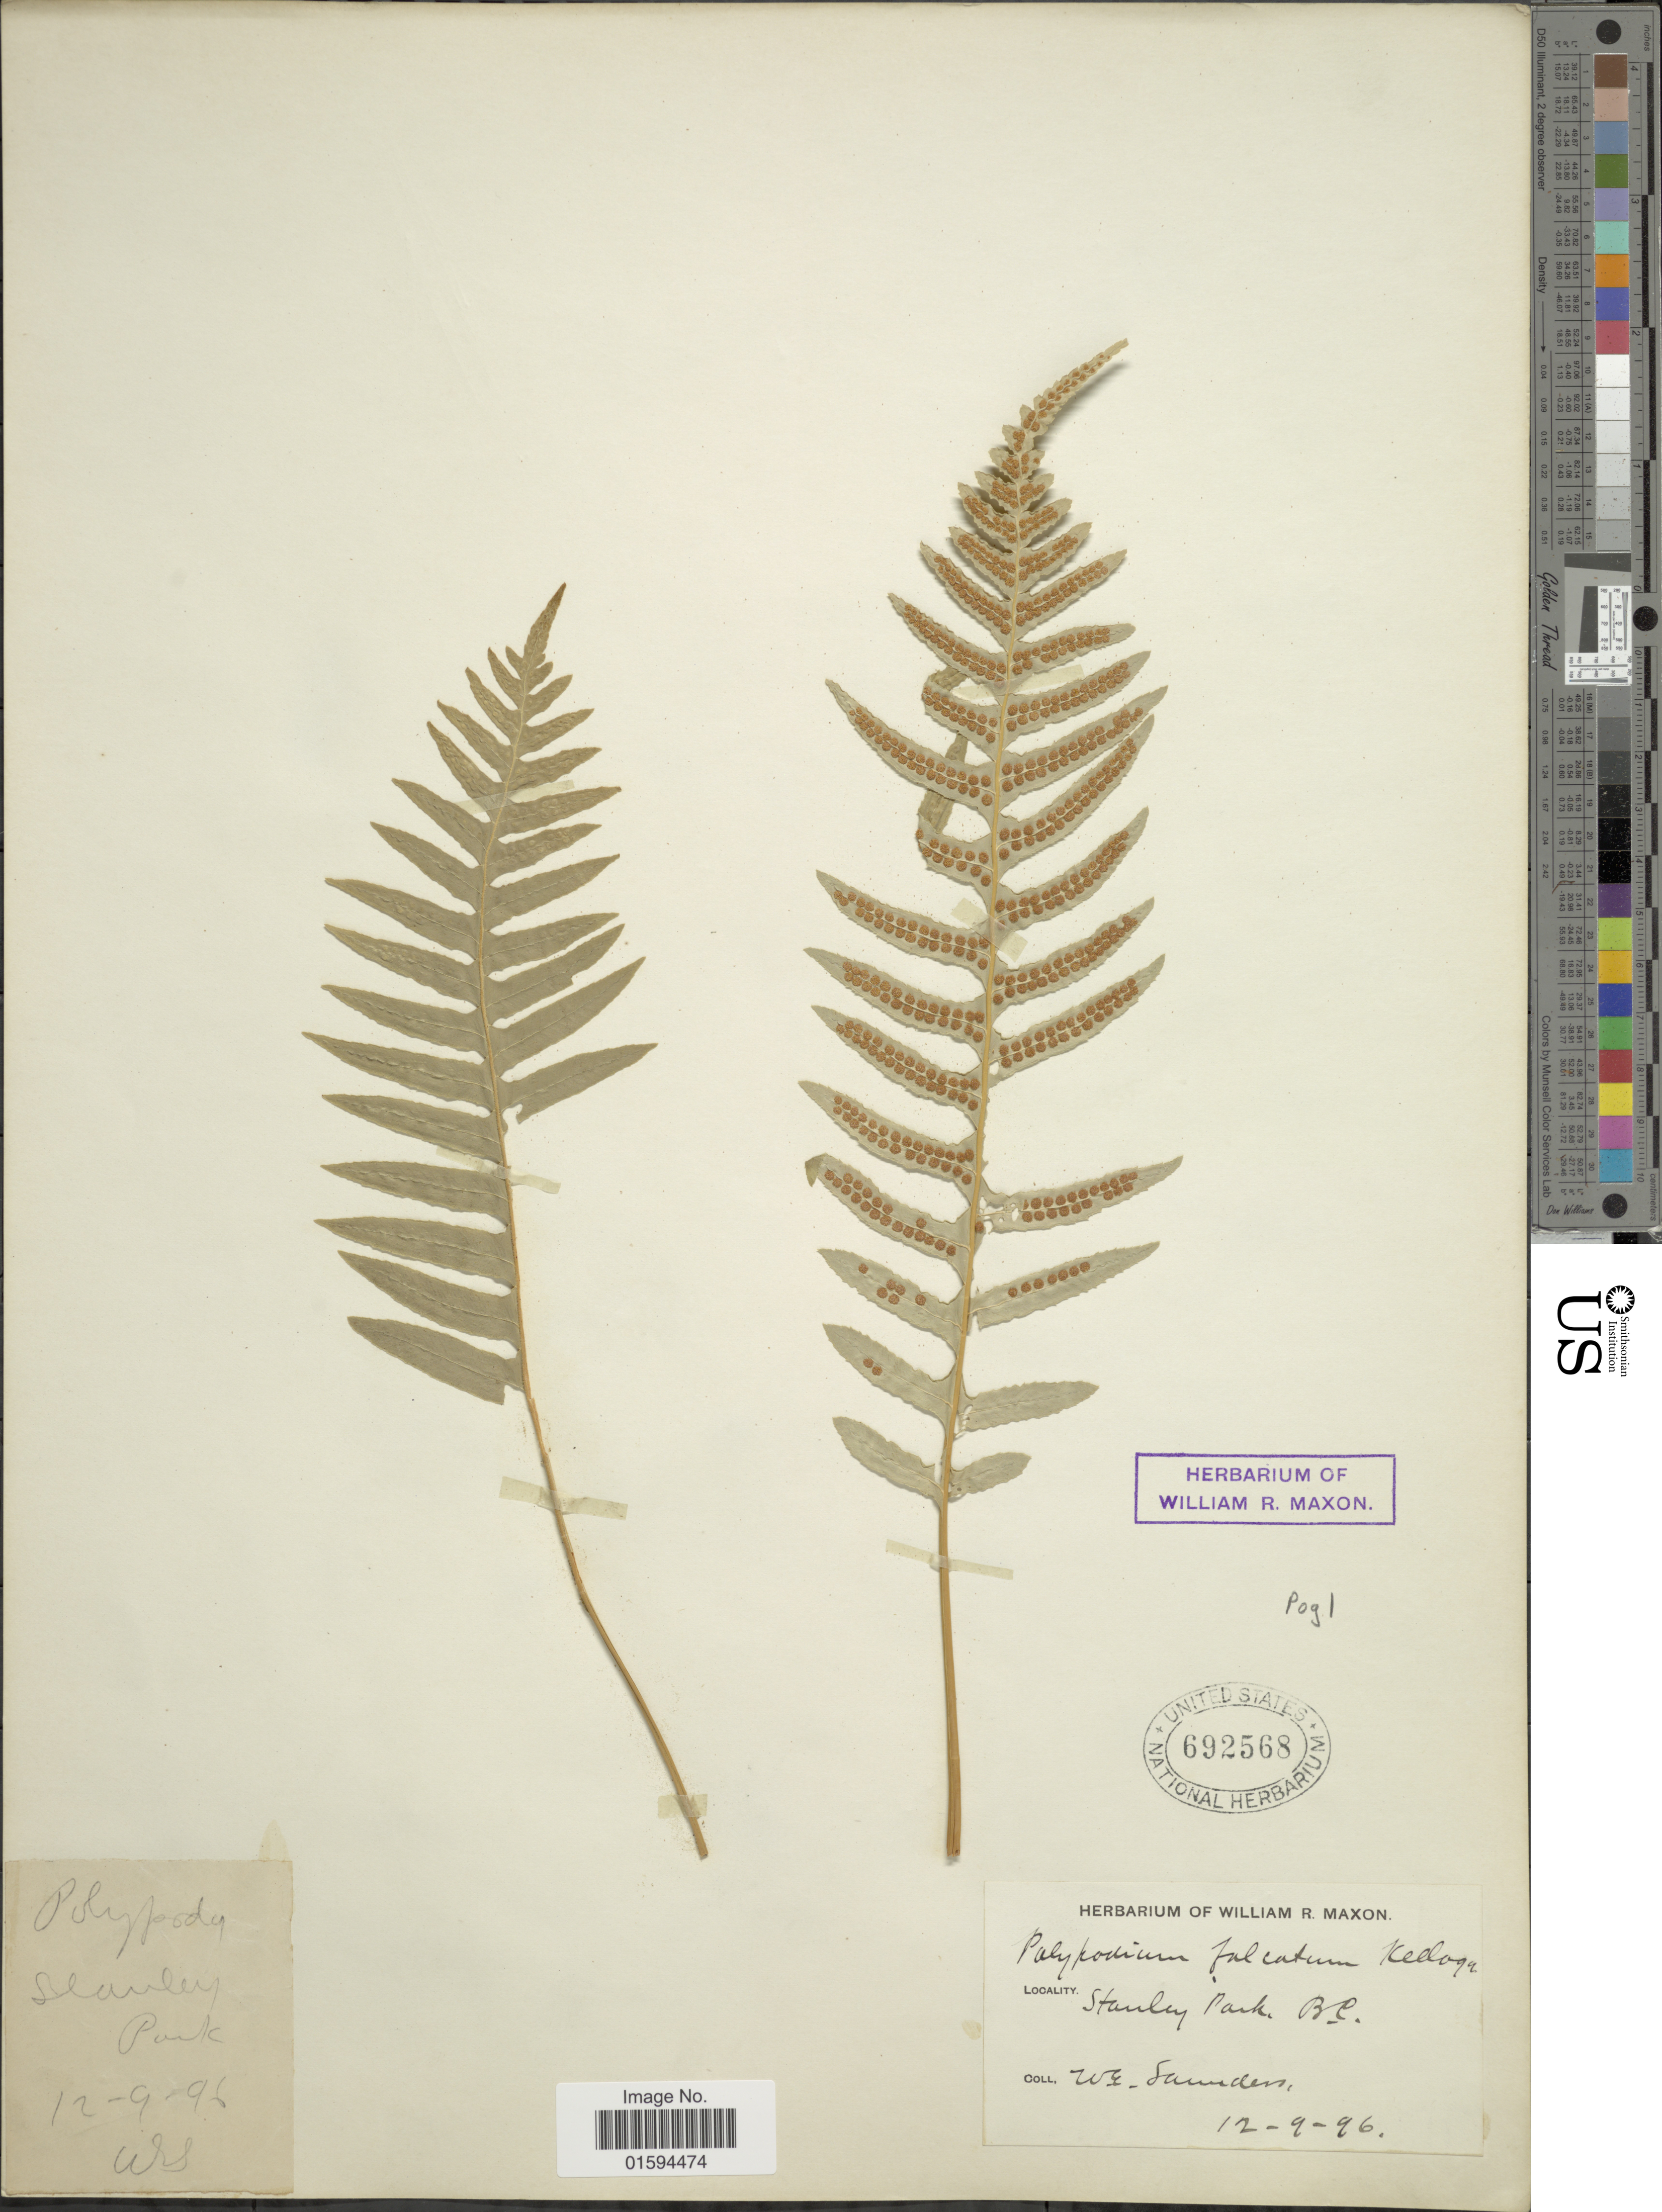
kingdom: Plantae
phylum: Tracheophyta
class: Polypodiopsida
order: Polypodiales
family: Polypodiaceae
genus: Polypodium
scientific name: Polypodium glycyrrhiza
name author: D.C. Eaton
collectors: W. Saunders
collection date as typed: Transcribed d/m/y: 9/12/96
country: Canada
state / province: British Columbia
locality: Stanley Park.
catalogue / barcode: US 692568